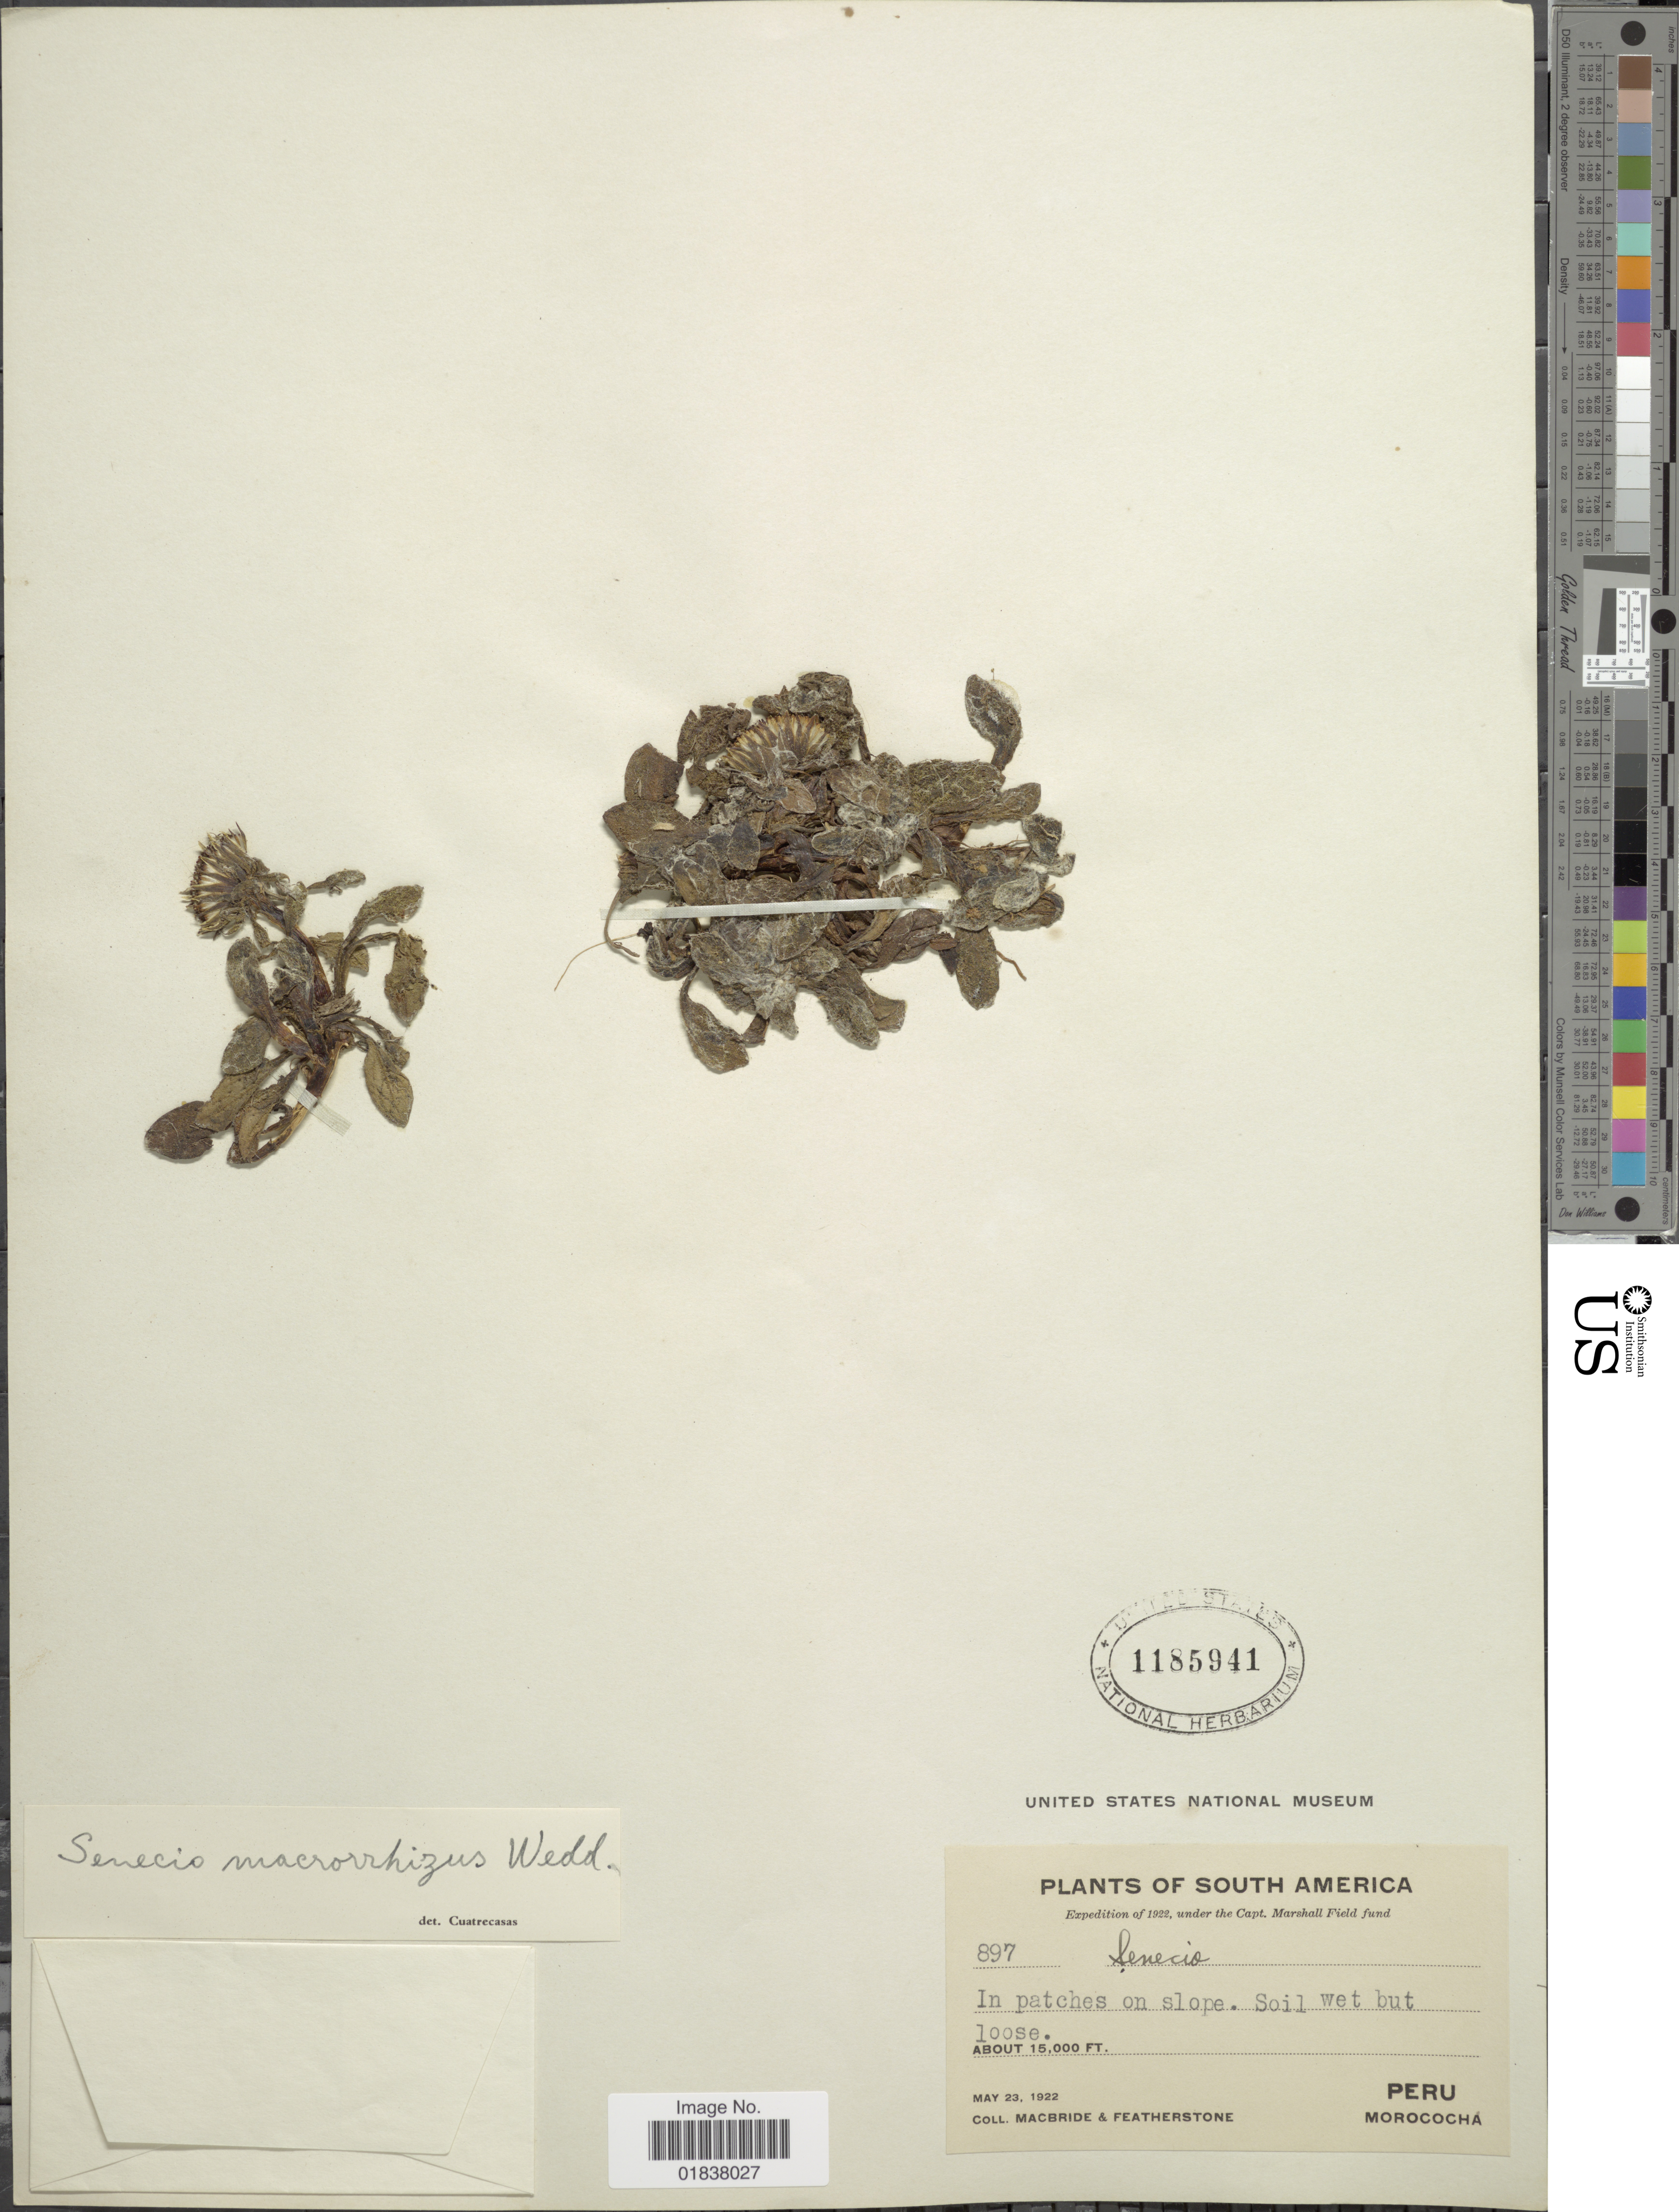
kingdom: Plantae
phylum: Tracheophyta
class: Magnoliopsida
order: Asterales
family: Asteraceae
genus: Senecio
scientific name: Senecio macrorrhizus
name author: Wedd.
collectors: J. F. Macbride & -. Featherstone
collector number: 897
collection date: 1922-05-23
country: Peru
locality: South America, Morococha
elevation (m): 4572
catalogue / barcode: US 1185941